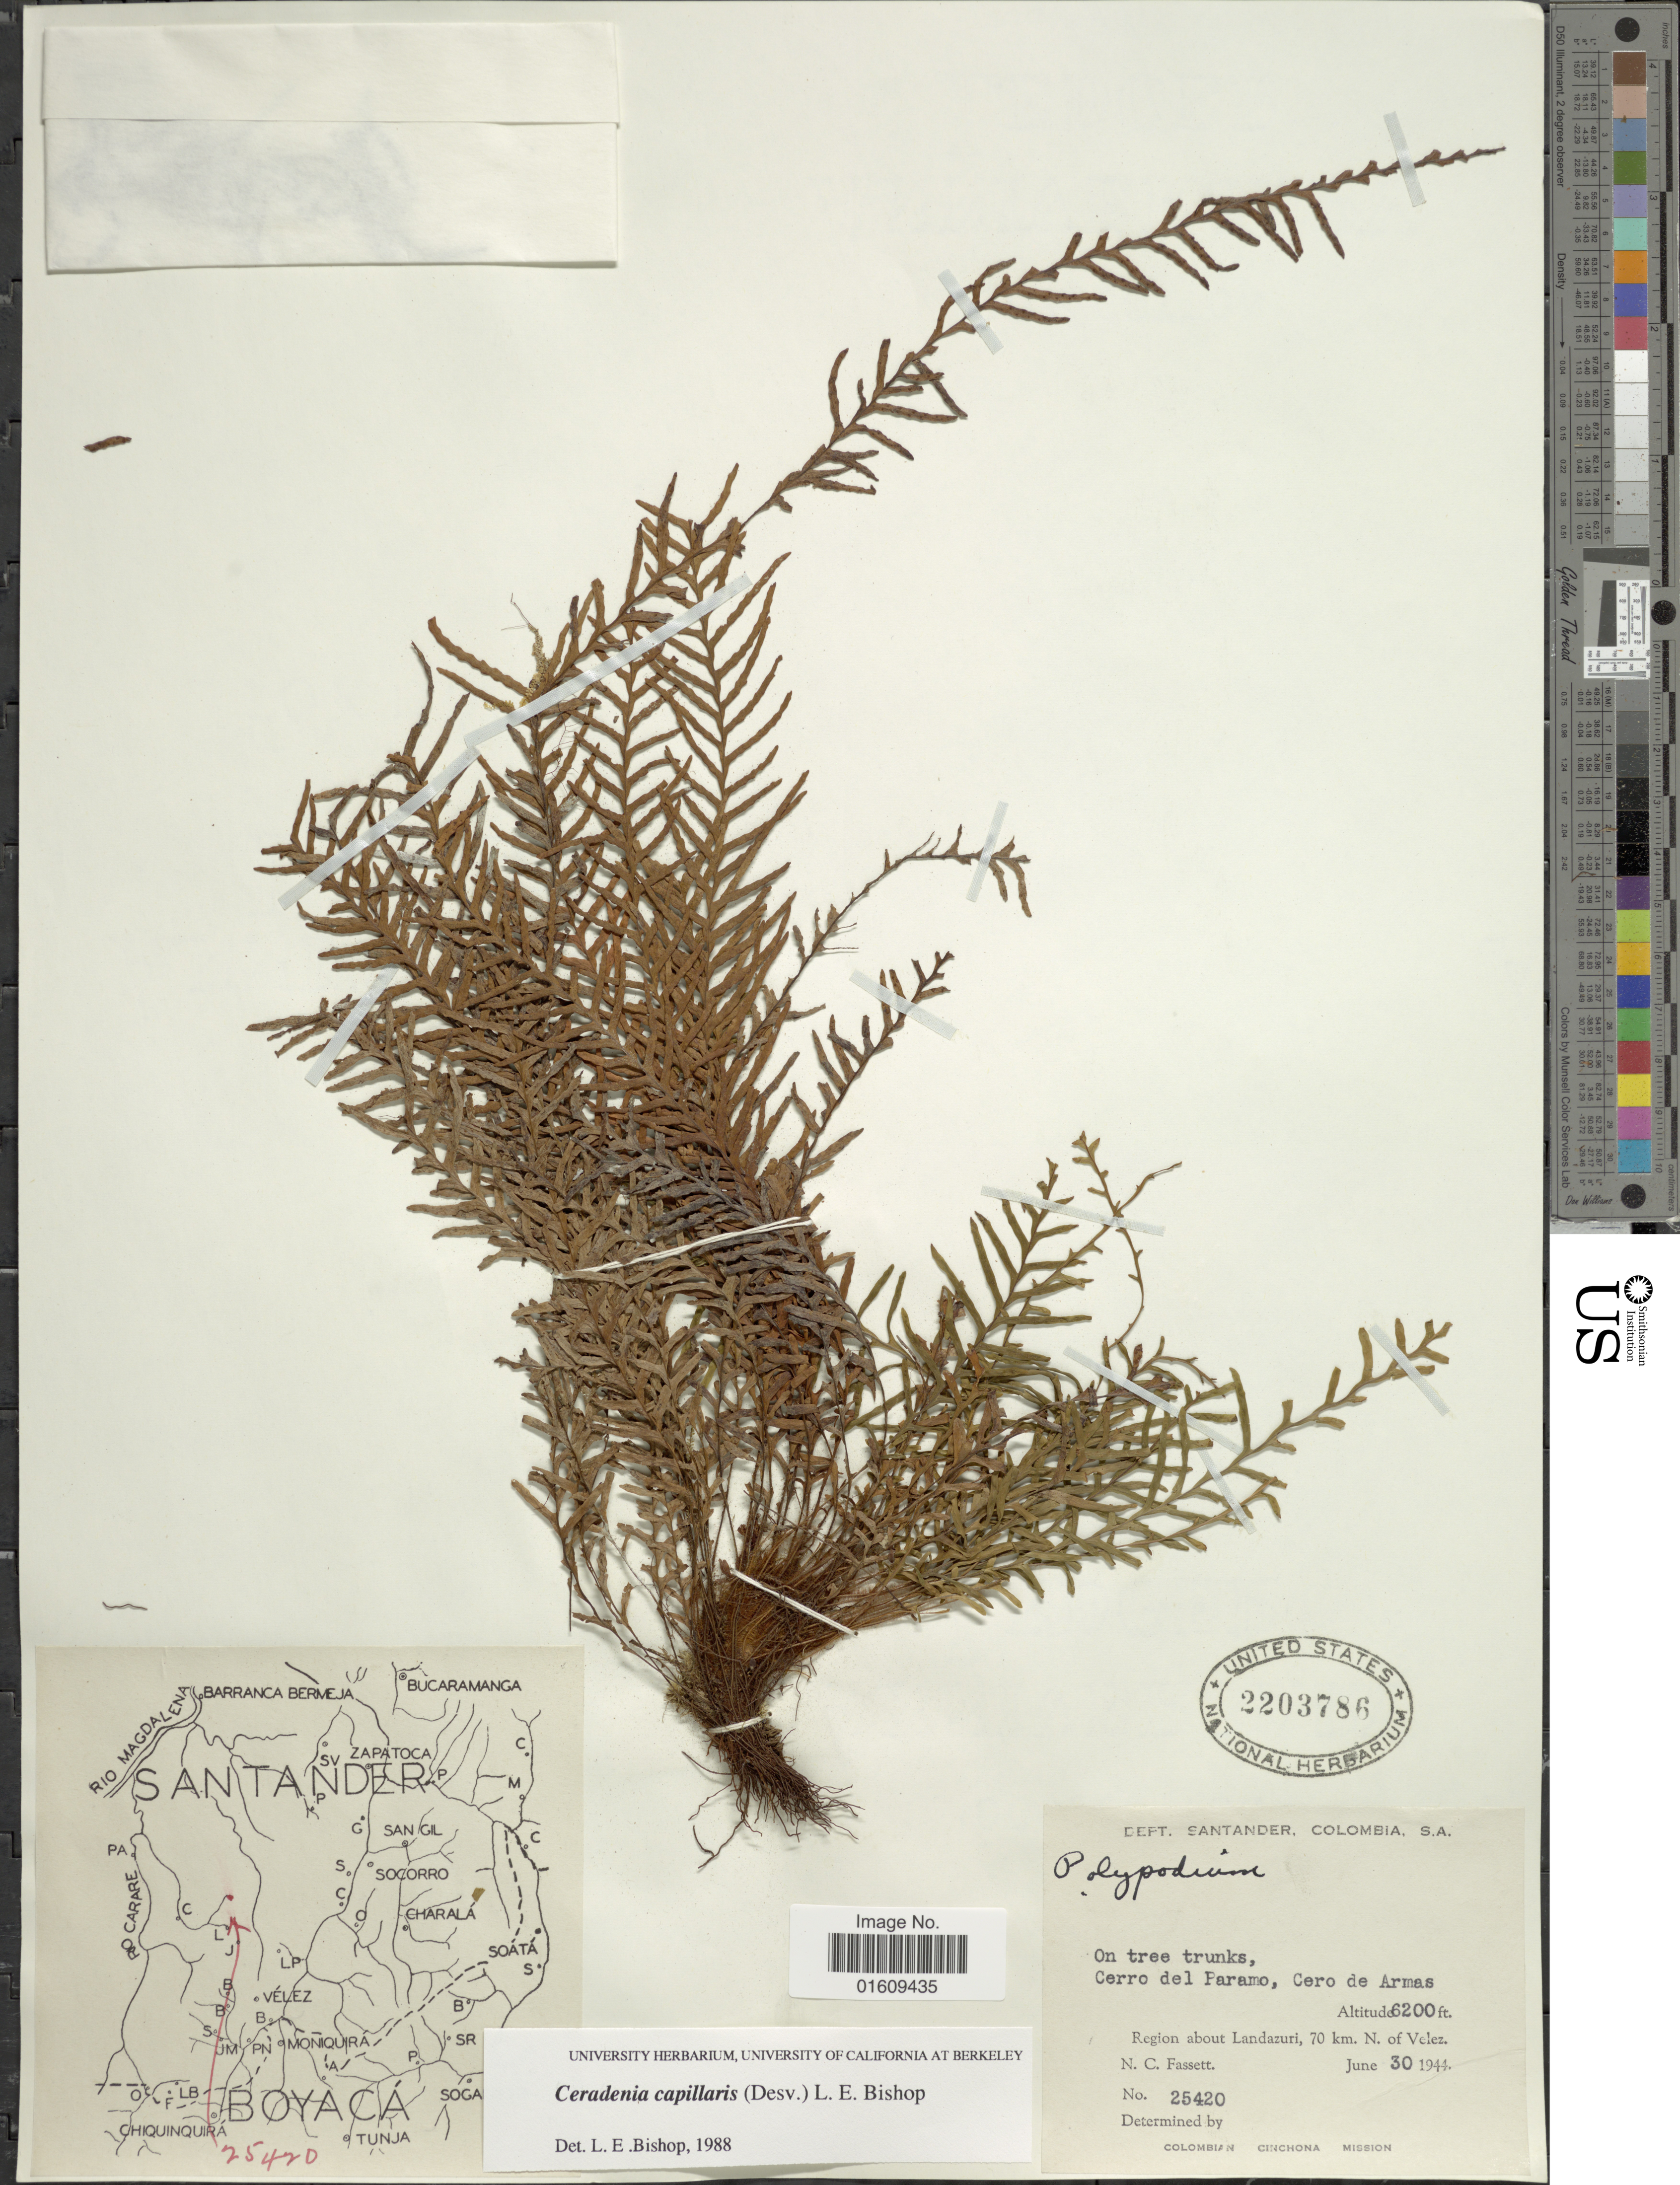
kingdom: Plantae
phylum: Tracheophyta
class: Polypodiopsida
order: Polypodiales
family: Polypodiaceae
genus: Ceradenia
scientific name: Ceradenia capillaris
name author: (Desv.) L.E. Bishop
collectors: N. C. Fassett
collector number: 25420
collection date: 1944-06-30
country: Colombia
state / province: Santander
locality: Dept. Santander, Colombia, S.A., Cerro del Paramo, Cero de Armas, region about Landazuri, 70 km. N. of Velez.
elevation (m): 1890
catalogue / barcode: US 2203786